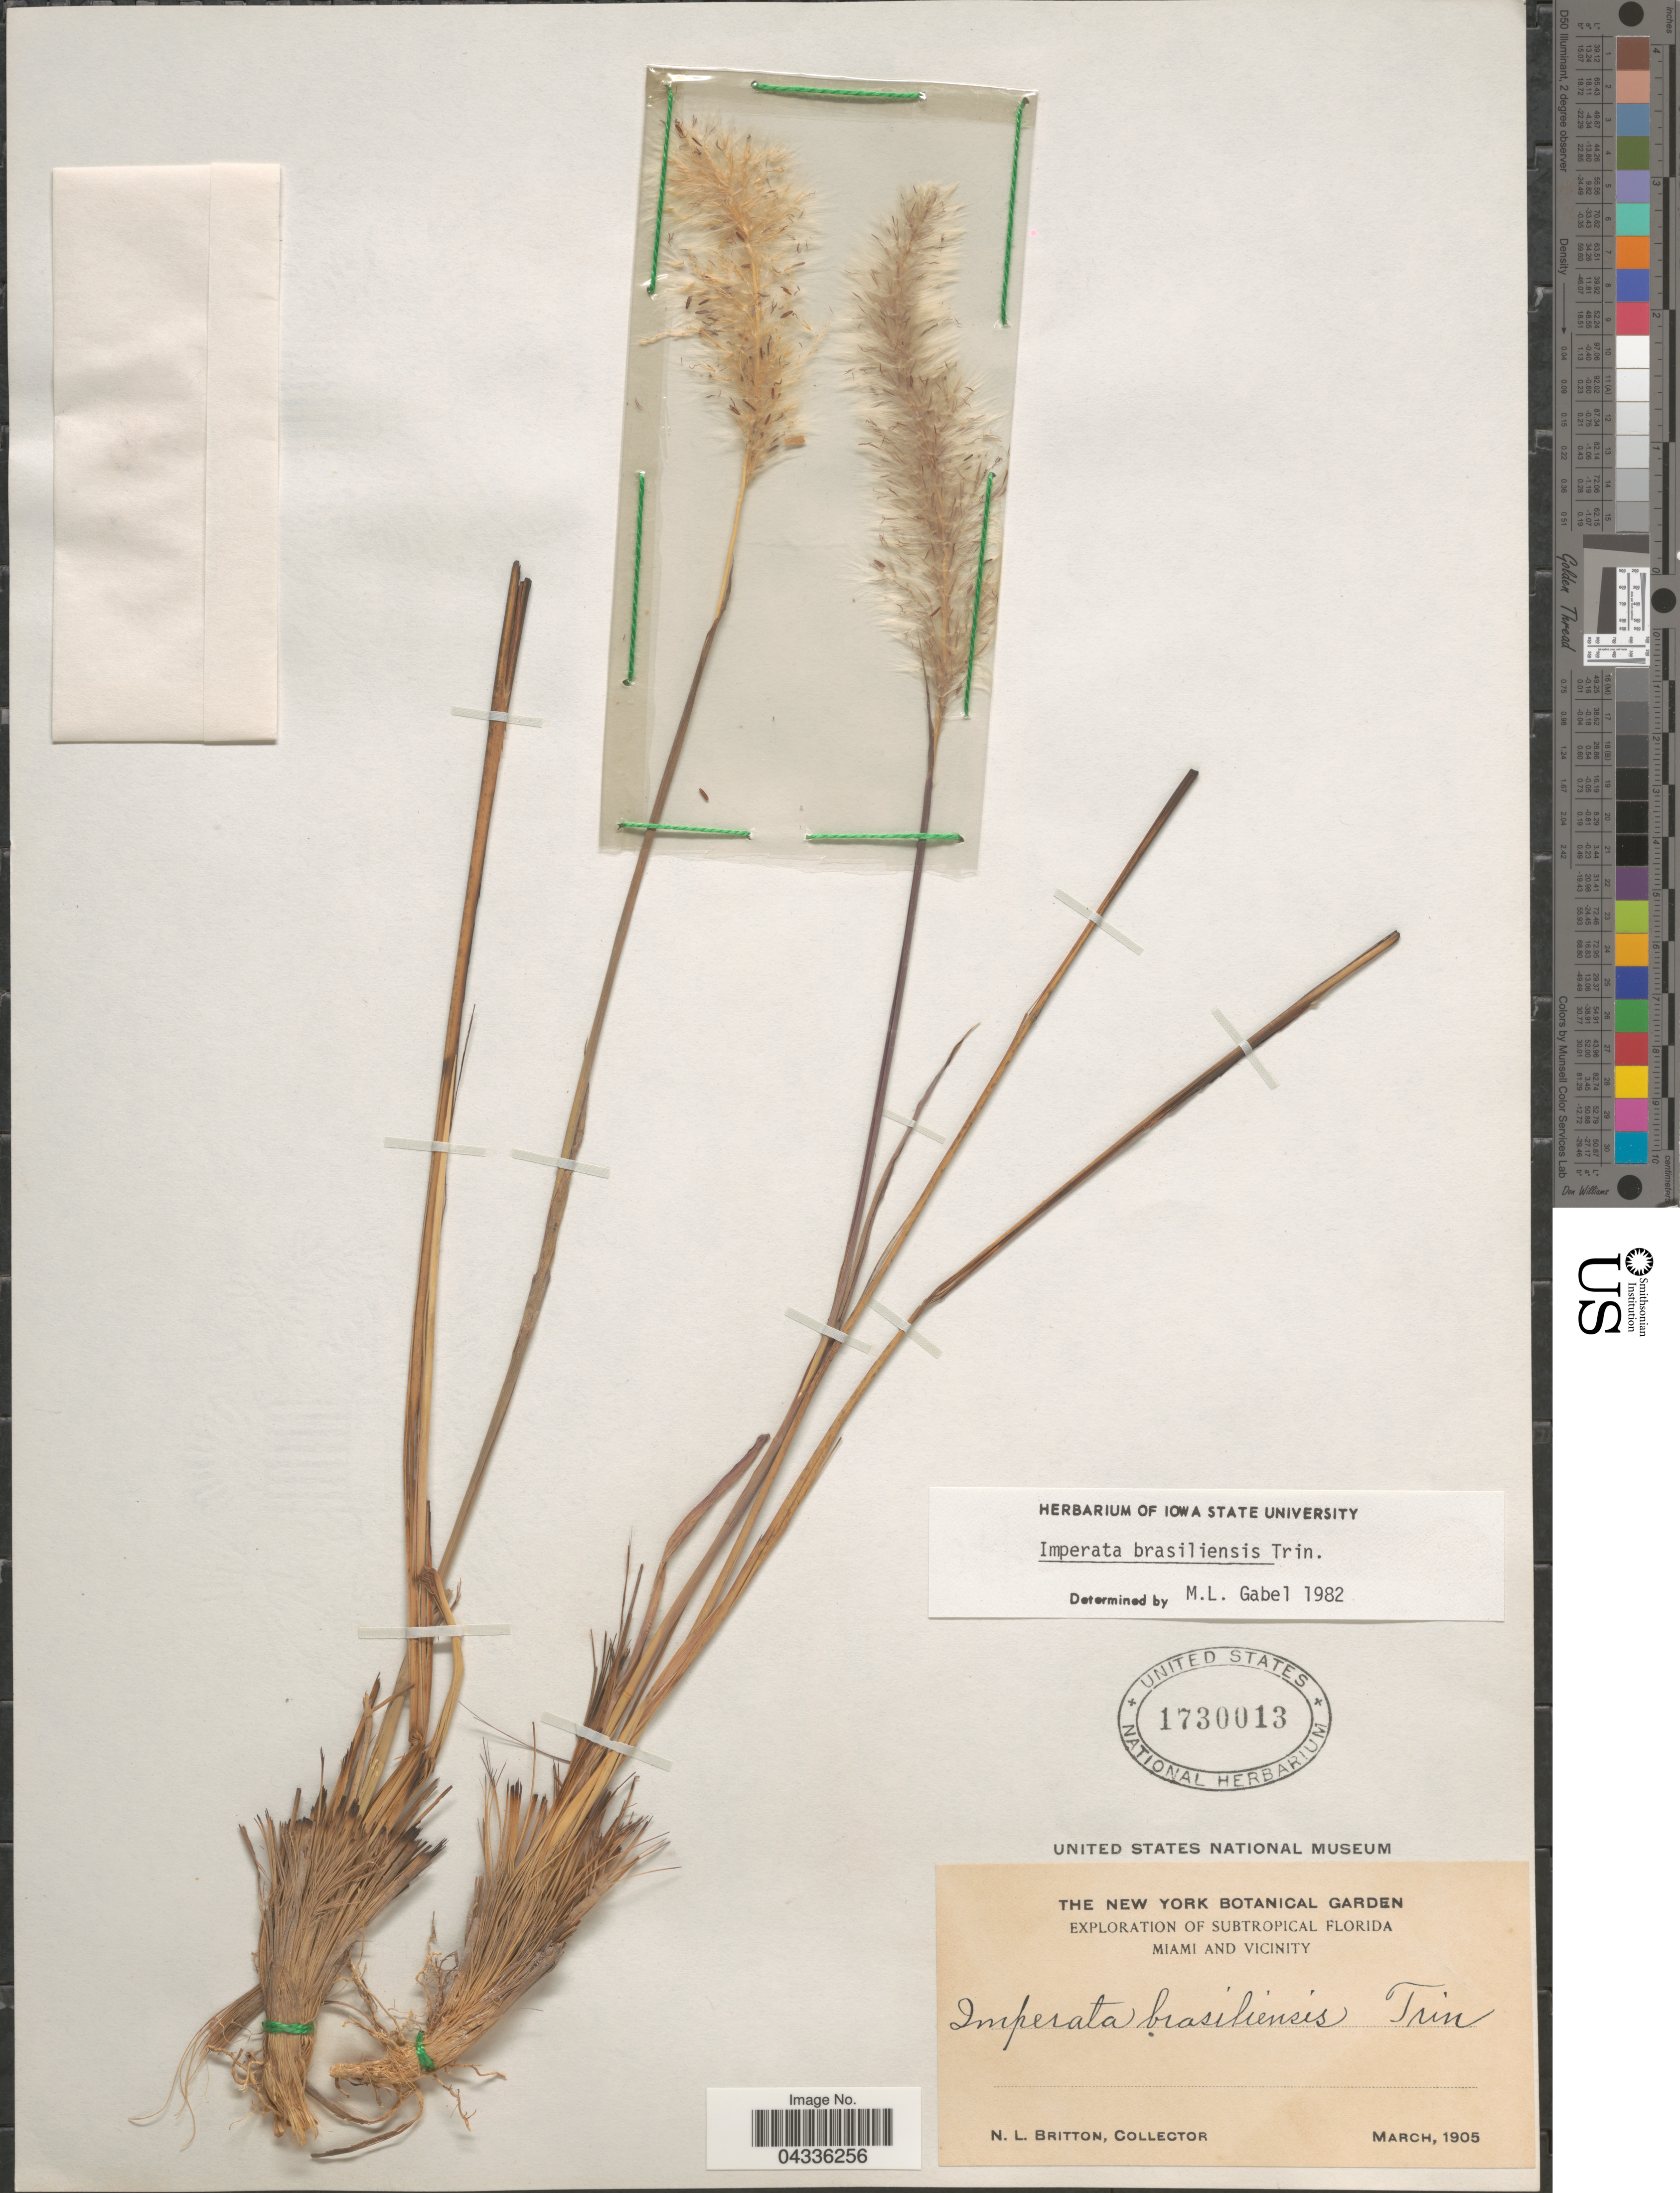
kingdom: Plantae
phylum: Tracheophyta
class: Liliopsida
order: Poales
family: Poaceae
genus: Imperata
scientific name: Imperata brasiliensis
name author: Trin.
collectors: Mrs. N. L. Britton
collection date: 1905-03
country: United States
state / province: Florida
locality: Exploration of Subtropical Florida. Miami and vicinity.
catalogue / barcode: US 1730013